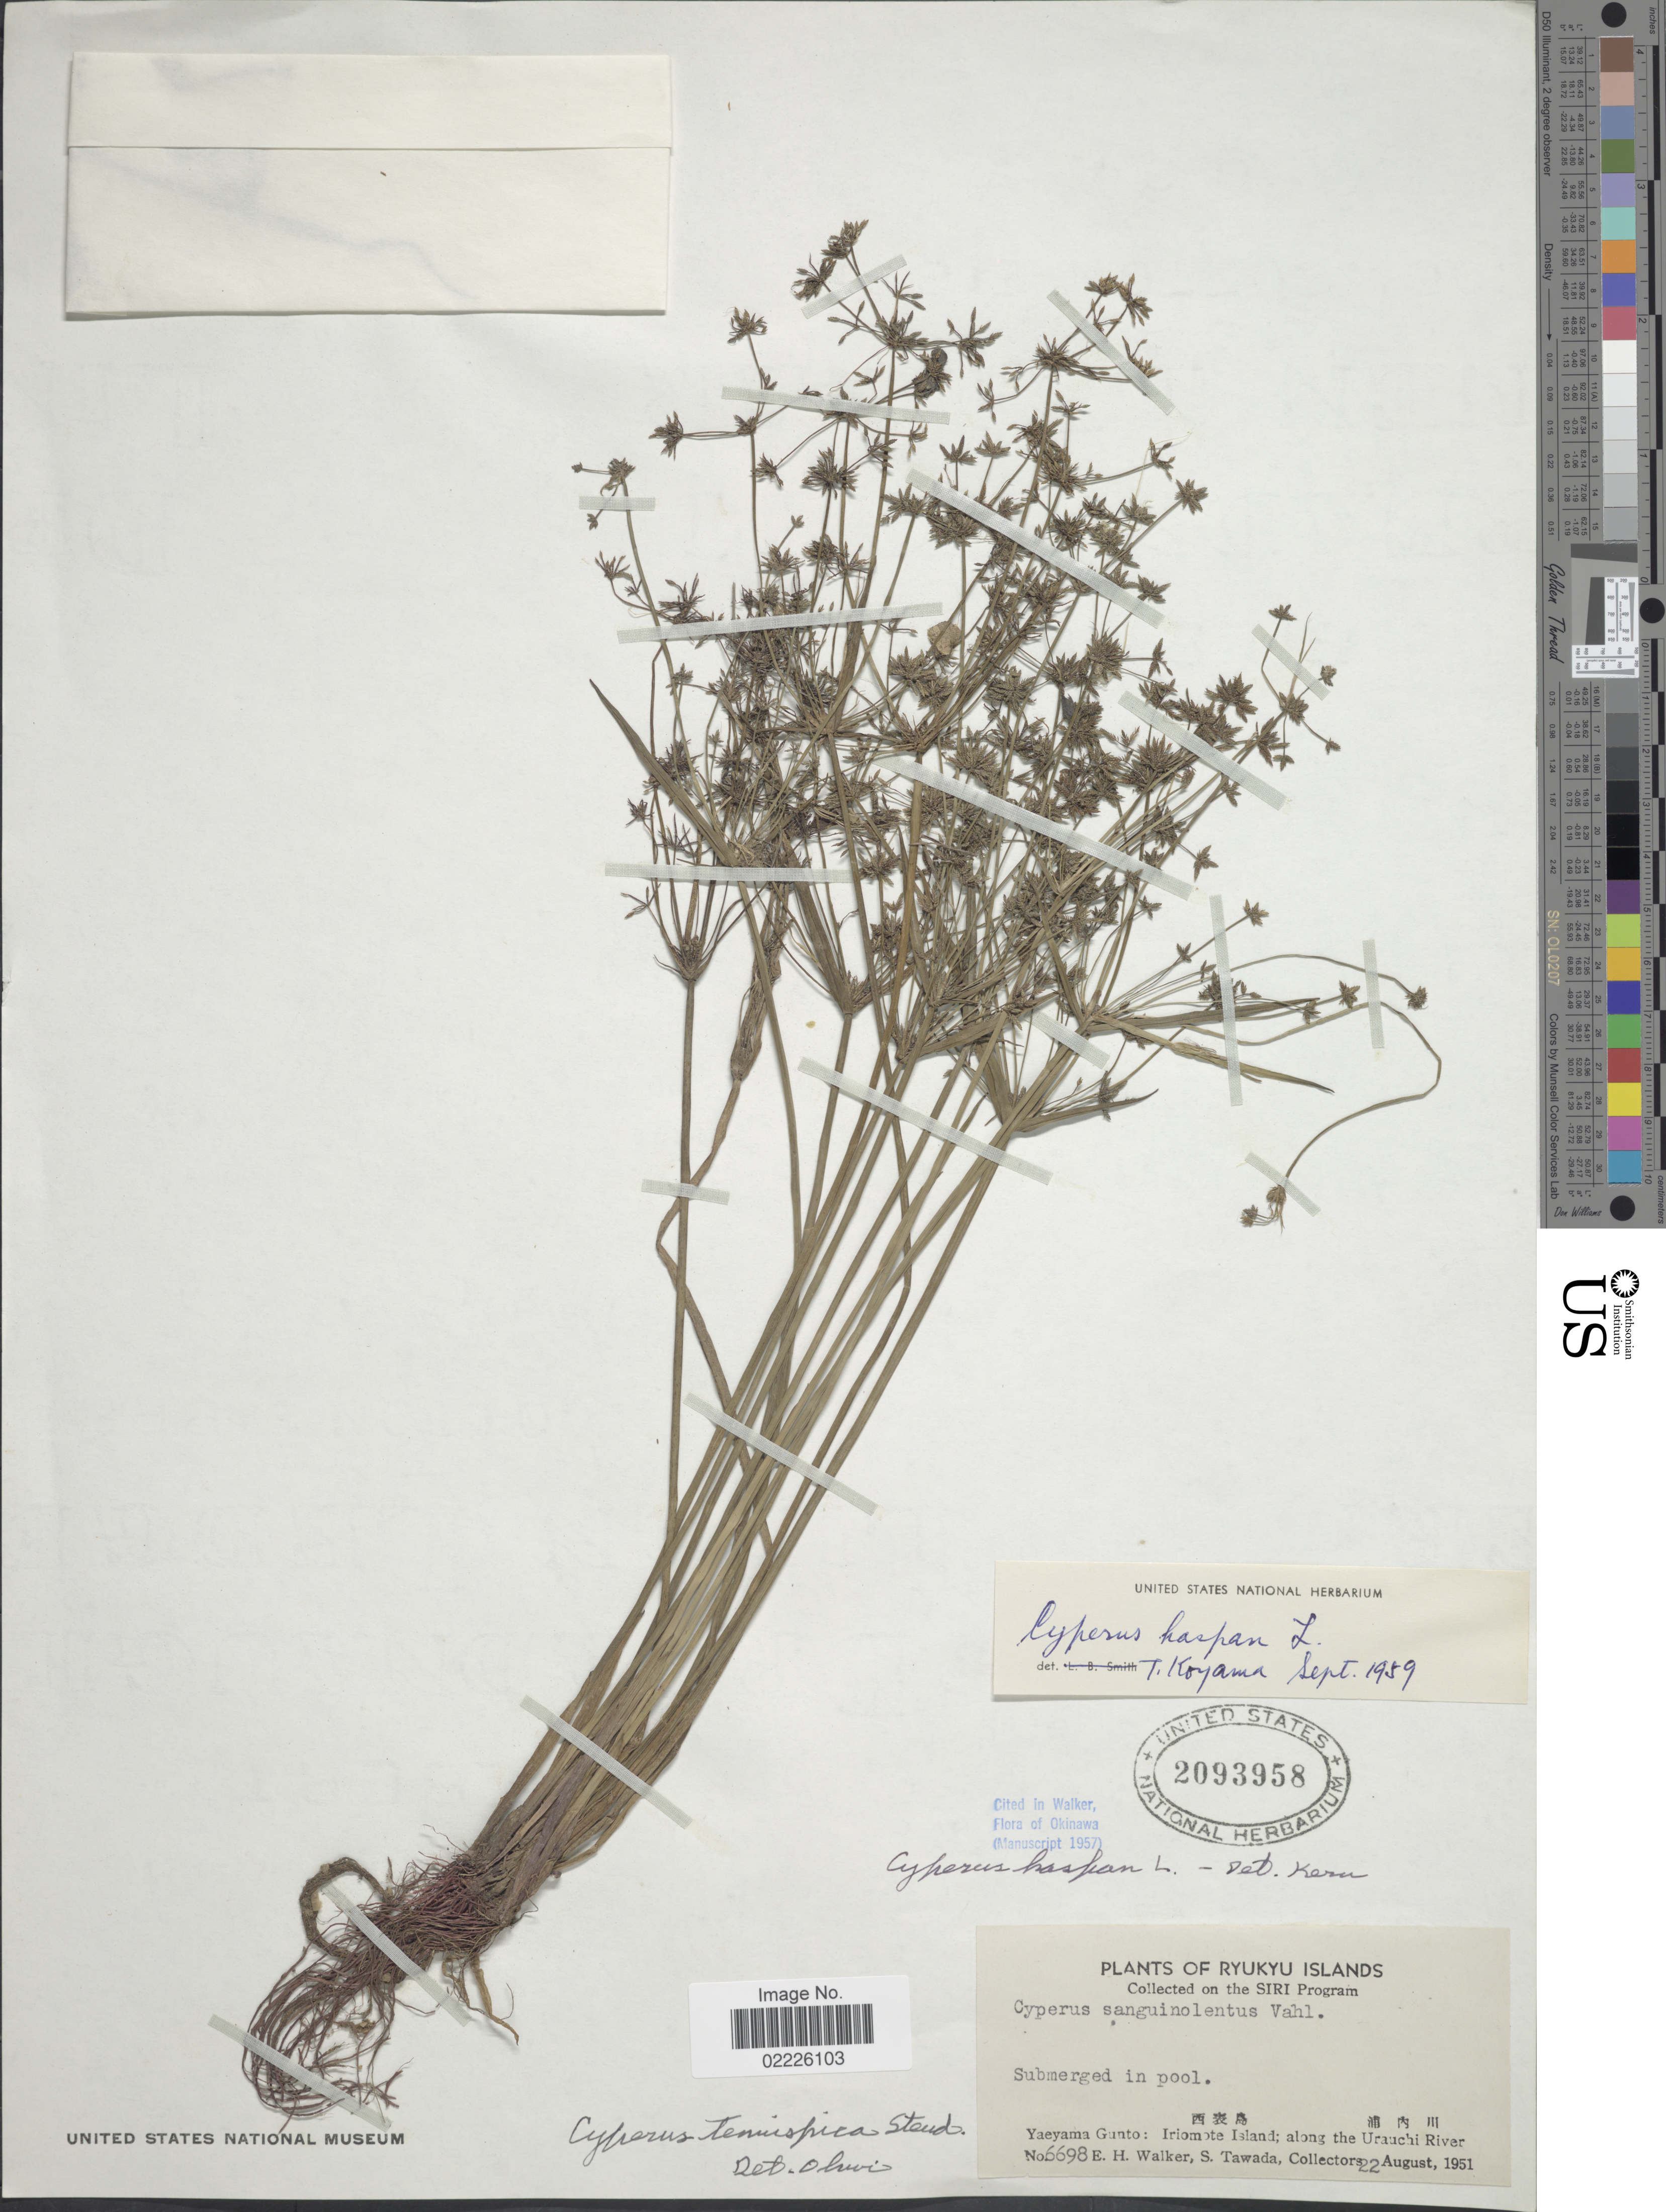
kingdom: Plantae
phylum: Tracheophyta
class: Liliopsida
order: Poales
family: Cyperaceae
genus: Cyperus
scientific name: Cyperus haspan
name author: L.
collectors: E. H. Walker & S. Tawada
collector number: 6698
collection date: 1951-08-22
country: Japan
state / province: Okinawa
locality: Yaeyama Gunto: Iriomote Island: along the Urauchi River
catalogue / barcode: US 2093958